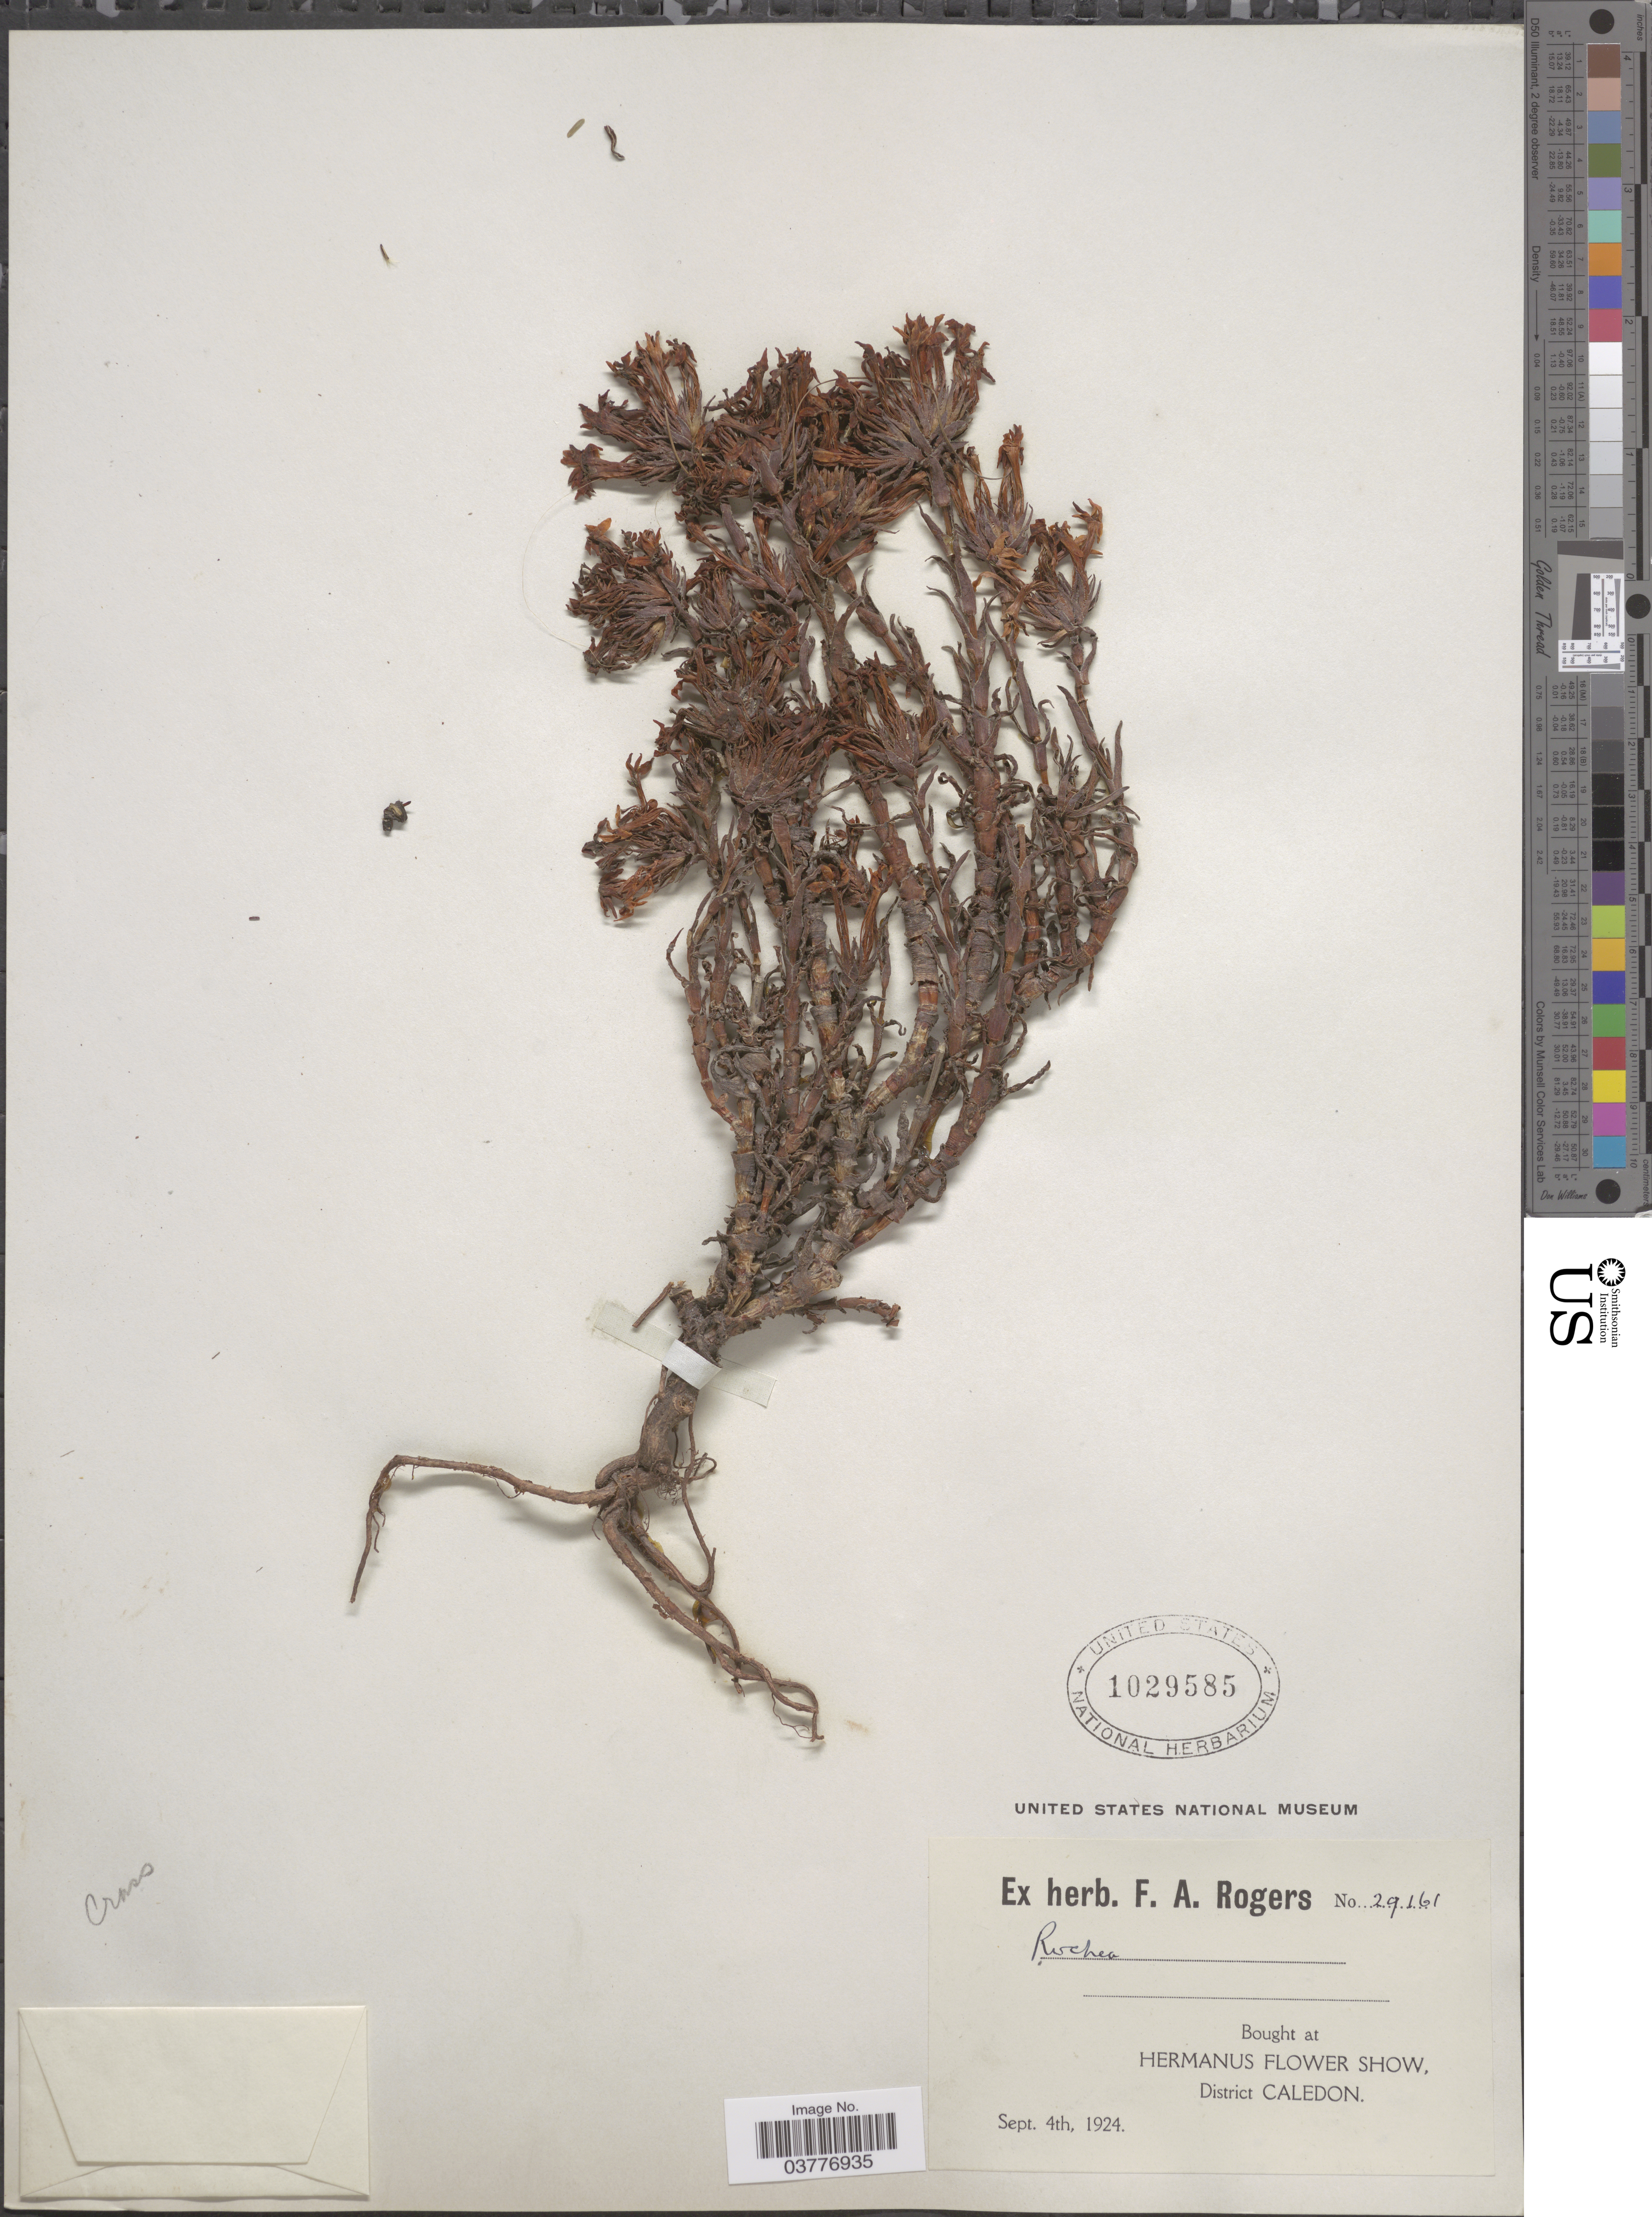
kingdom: Plantae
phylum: Tracheophyta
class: Magnoliopsida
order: Saxifragales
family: Crassulaceae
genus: Crassula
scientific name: Crassula sp.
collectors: ex herb. F. A. Rodgers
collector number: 29161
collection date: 1924-09-04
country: South Africa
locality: Bought at Hermanus Flower Show, District Caledon.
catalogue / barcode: US 1029585